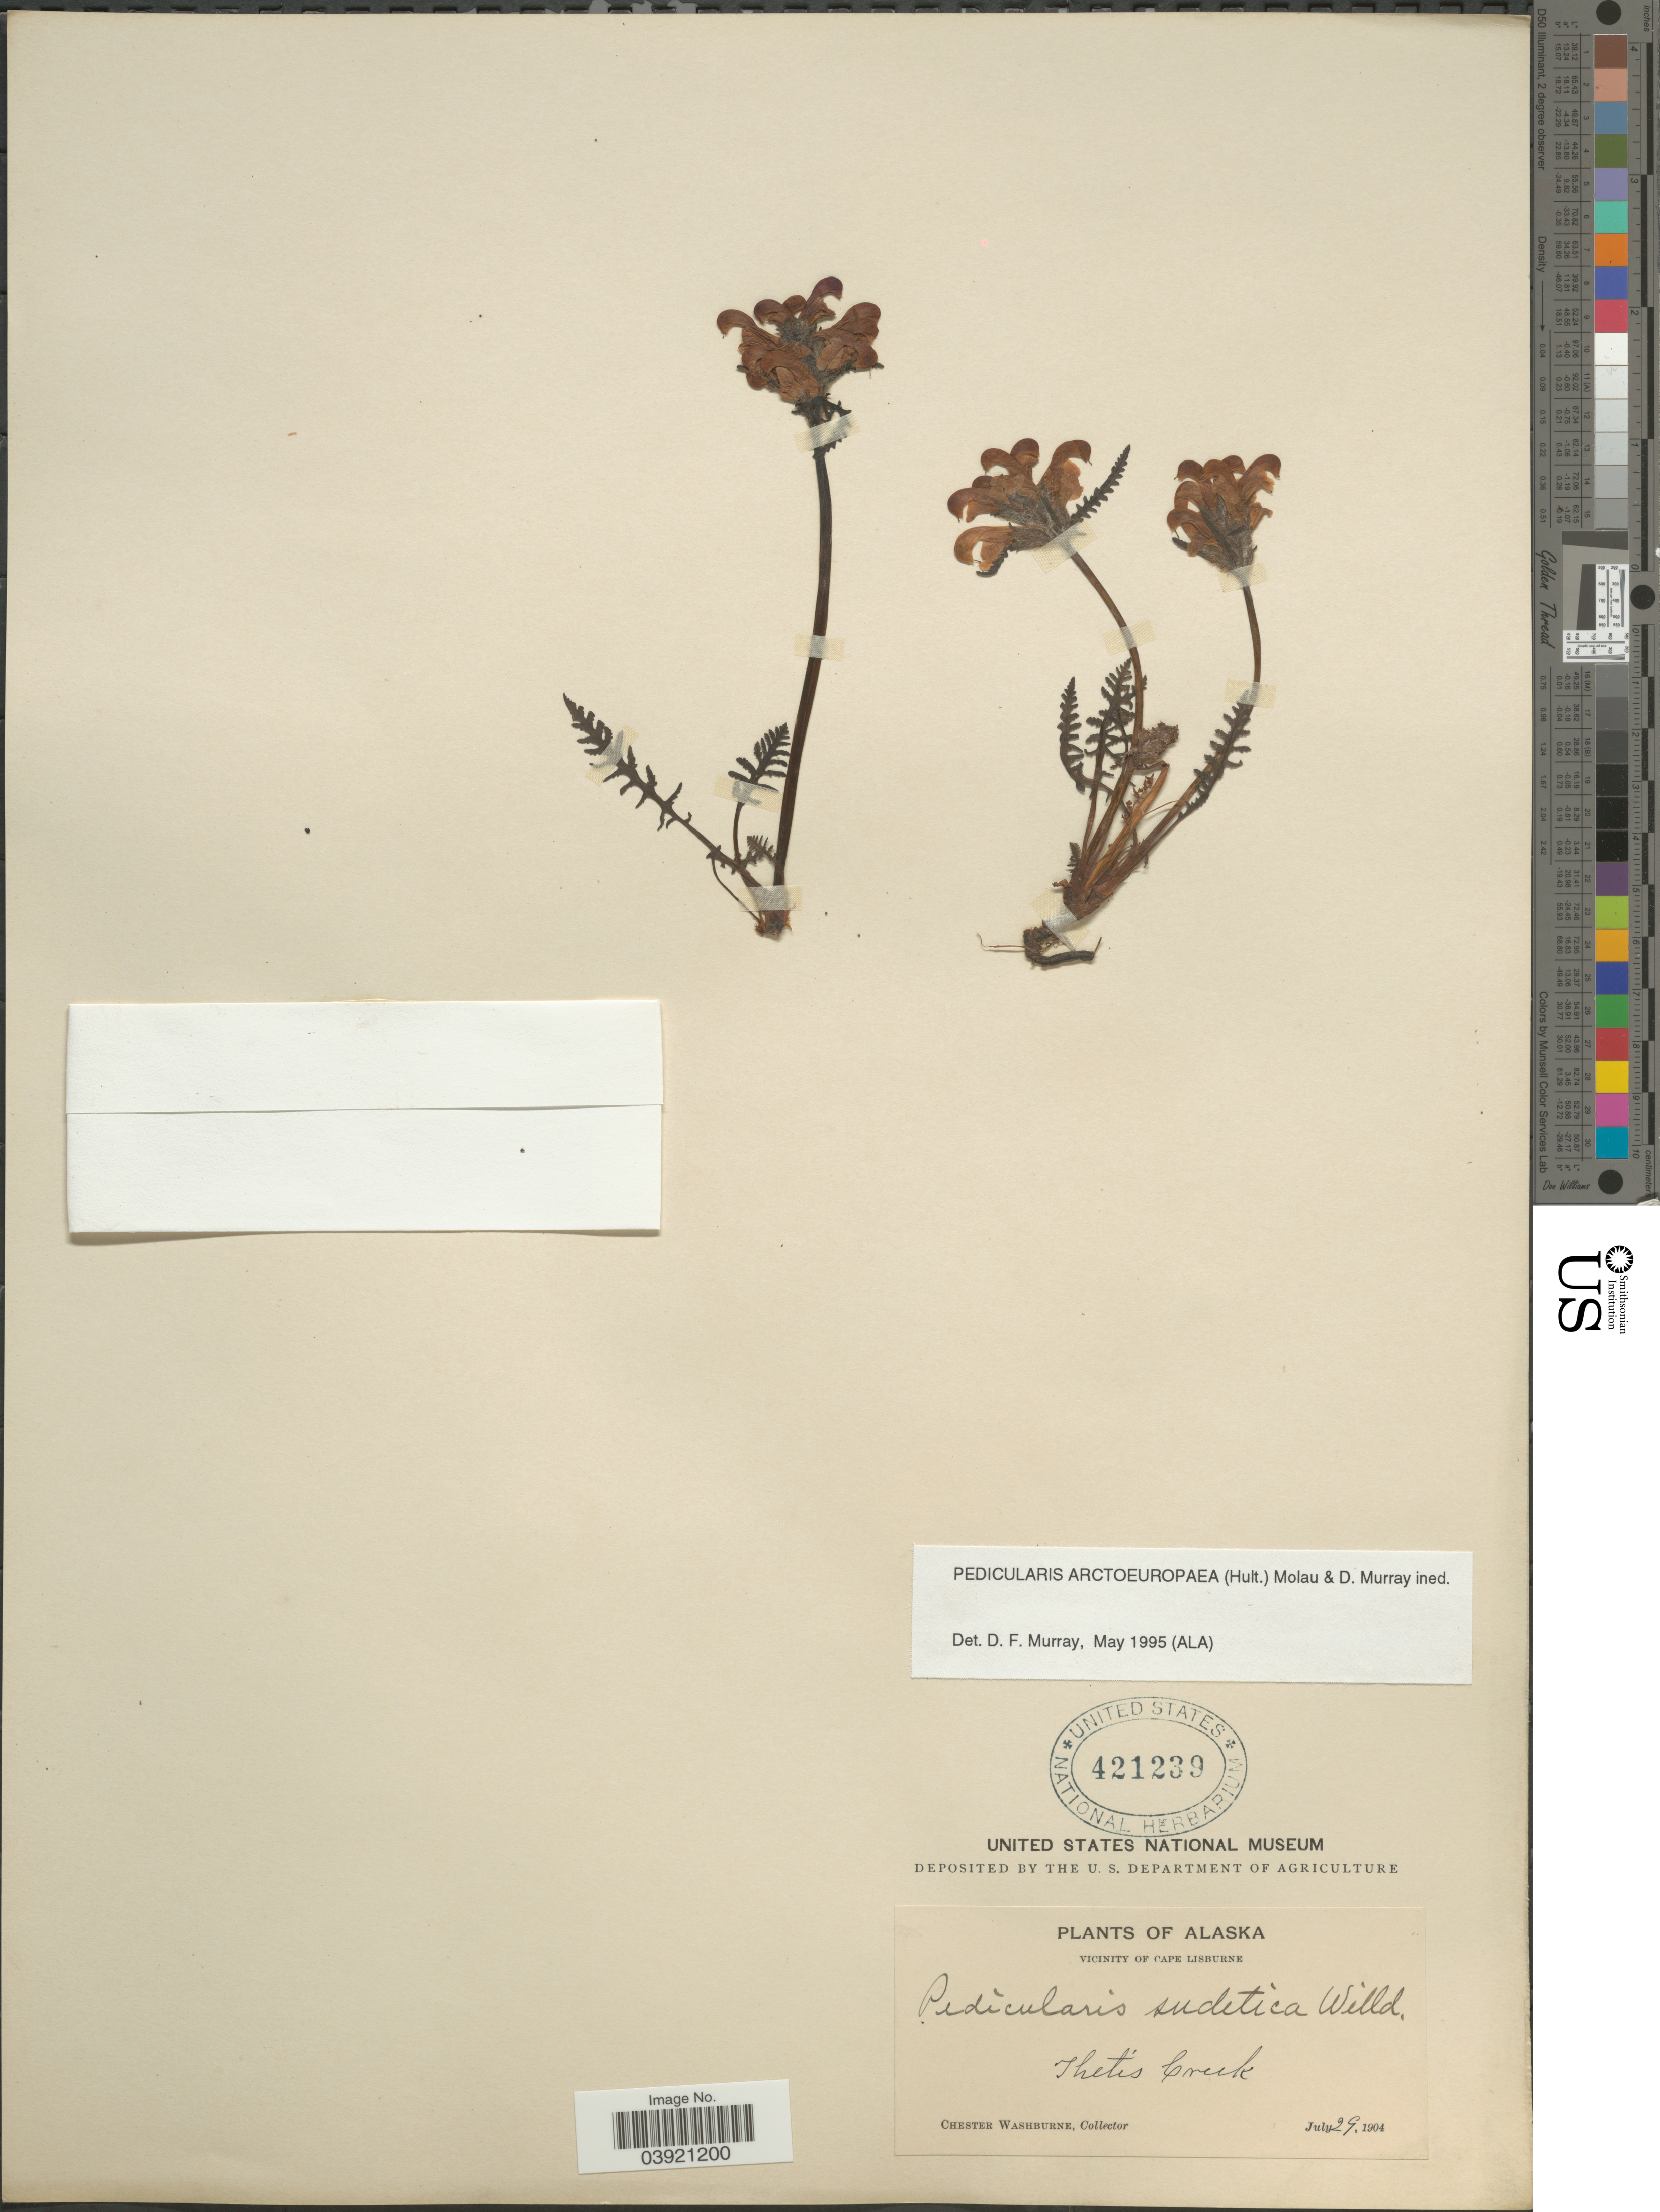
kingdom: Plantae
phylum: Tracheophyta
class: Magnoliopsida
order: Lamiales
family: Orobanchaceae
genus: Pedicularis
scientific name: Pedicularis arctoeuropaea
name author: (Hultén) Molau & D.F. Murray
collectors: C. Washburne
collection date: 1904-07-29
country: United States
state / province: Alaska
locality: Vicinity of Cape Lisburne. Thetis Creek.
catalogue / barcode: US 421239